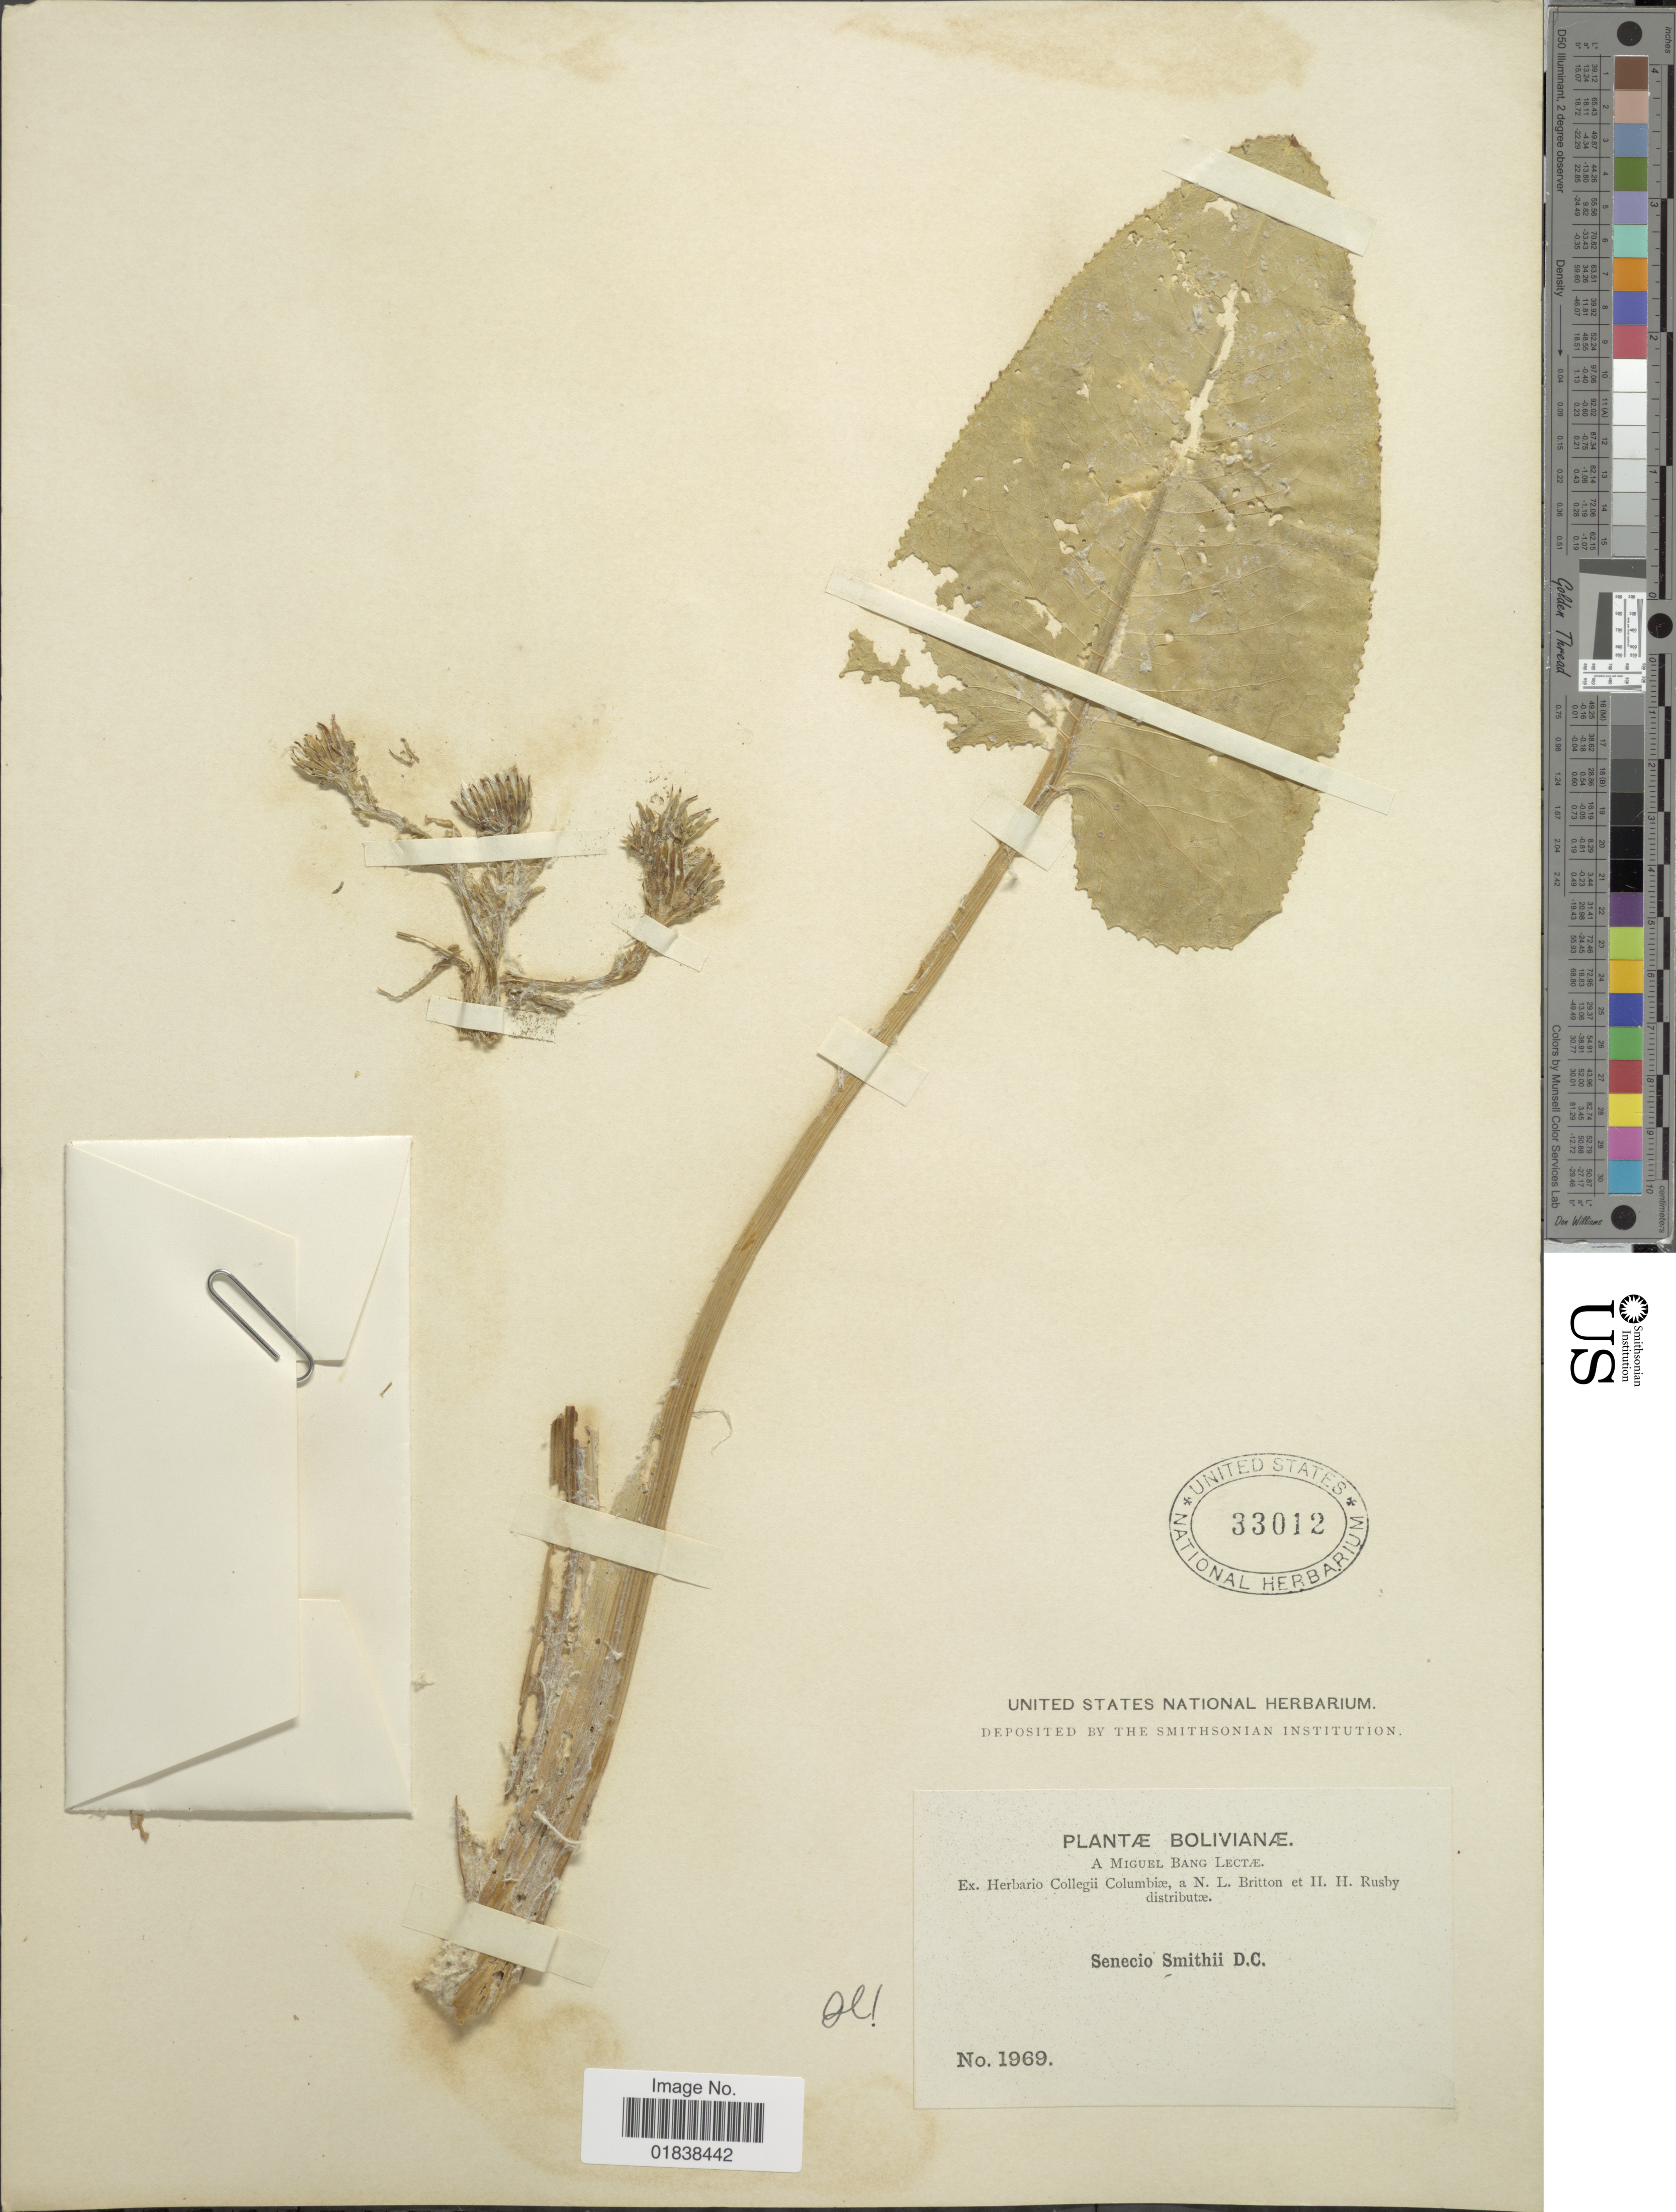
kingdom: Plantae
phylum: Tracheophyta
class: Magnoliopsida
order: Asterales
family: Asteraceae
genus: Senecio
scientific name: Senecio smithioides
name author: Cabrera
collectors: M. Bang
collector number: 1969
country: Bolivia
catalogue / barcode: US 33012